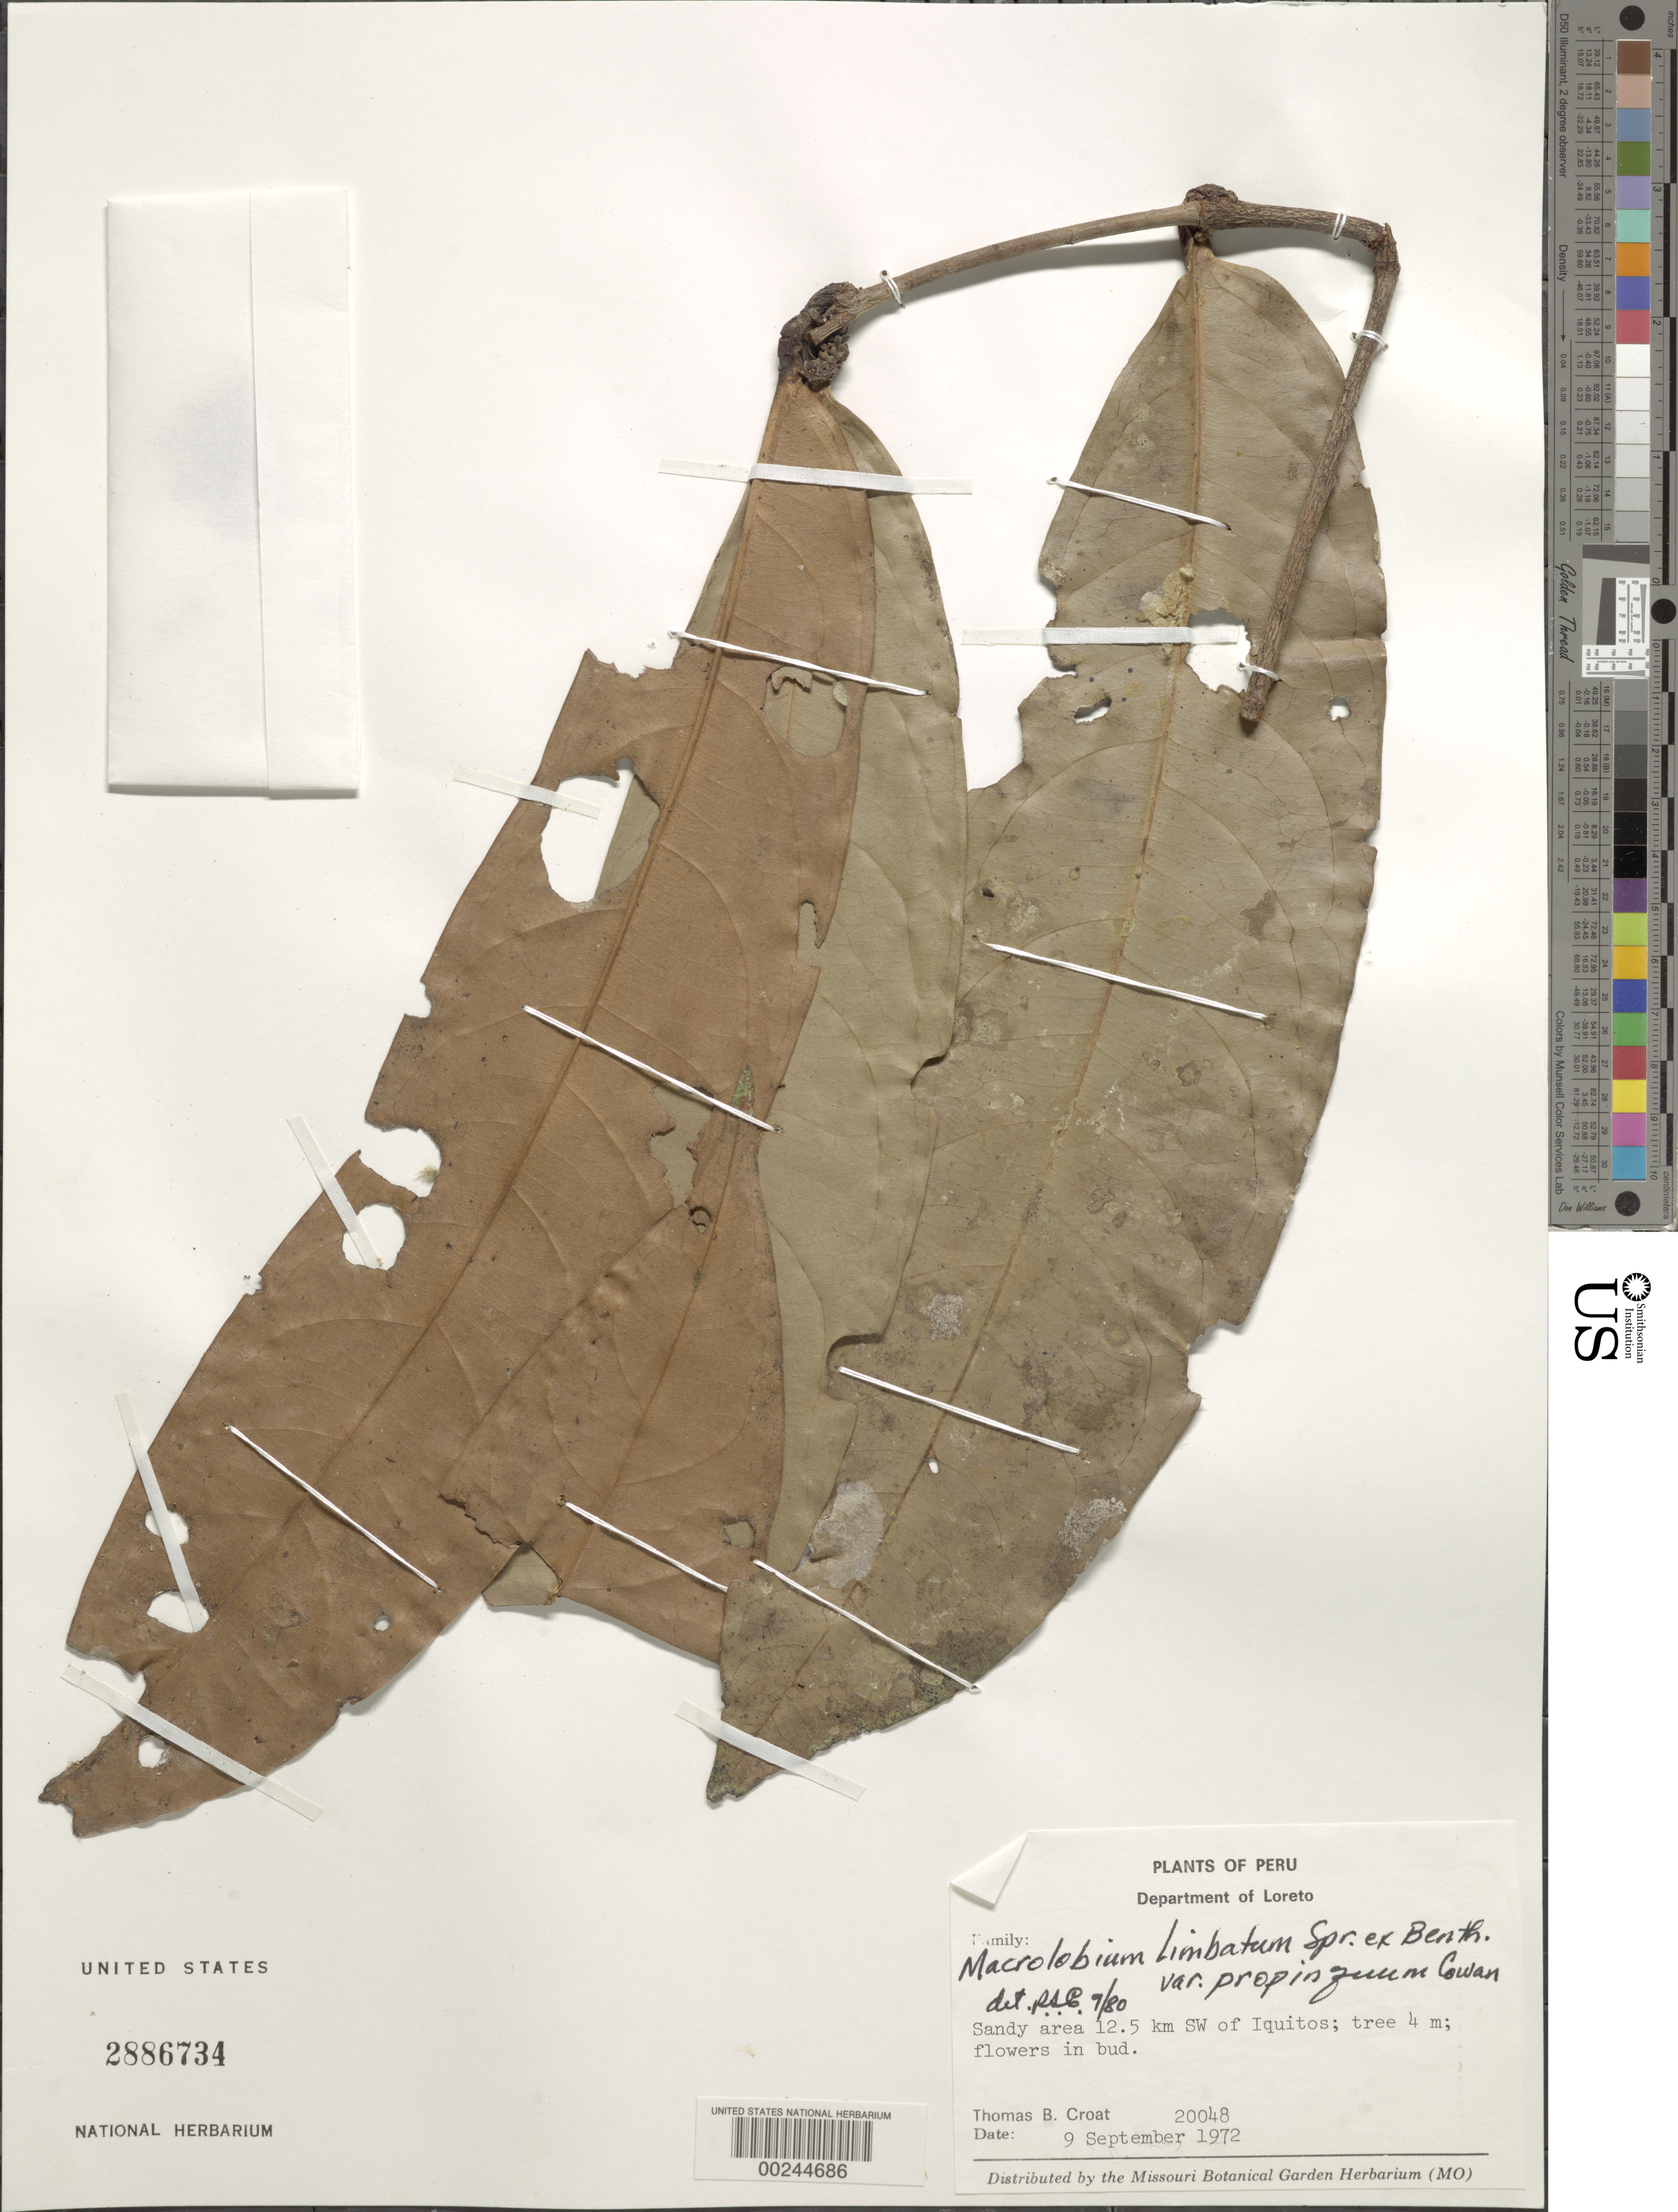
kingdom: Plantae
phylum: Tracheophyta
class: Magnoliopsida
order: Fabales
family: Fabaceae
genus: Macrolobium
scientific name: Macrolobium limbatum var. propinquum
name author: R.S. Cowan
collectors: T. B. Croat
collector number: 20048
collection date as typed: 09 Sep 1972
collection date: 1972-09-09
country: Peru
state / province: Loreto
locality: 12.5 km sw of iquitos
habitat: Sandy area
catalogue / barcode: US 2886734